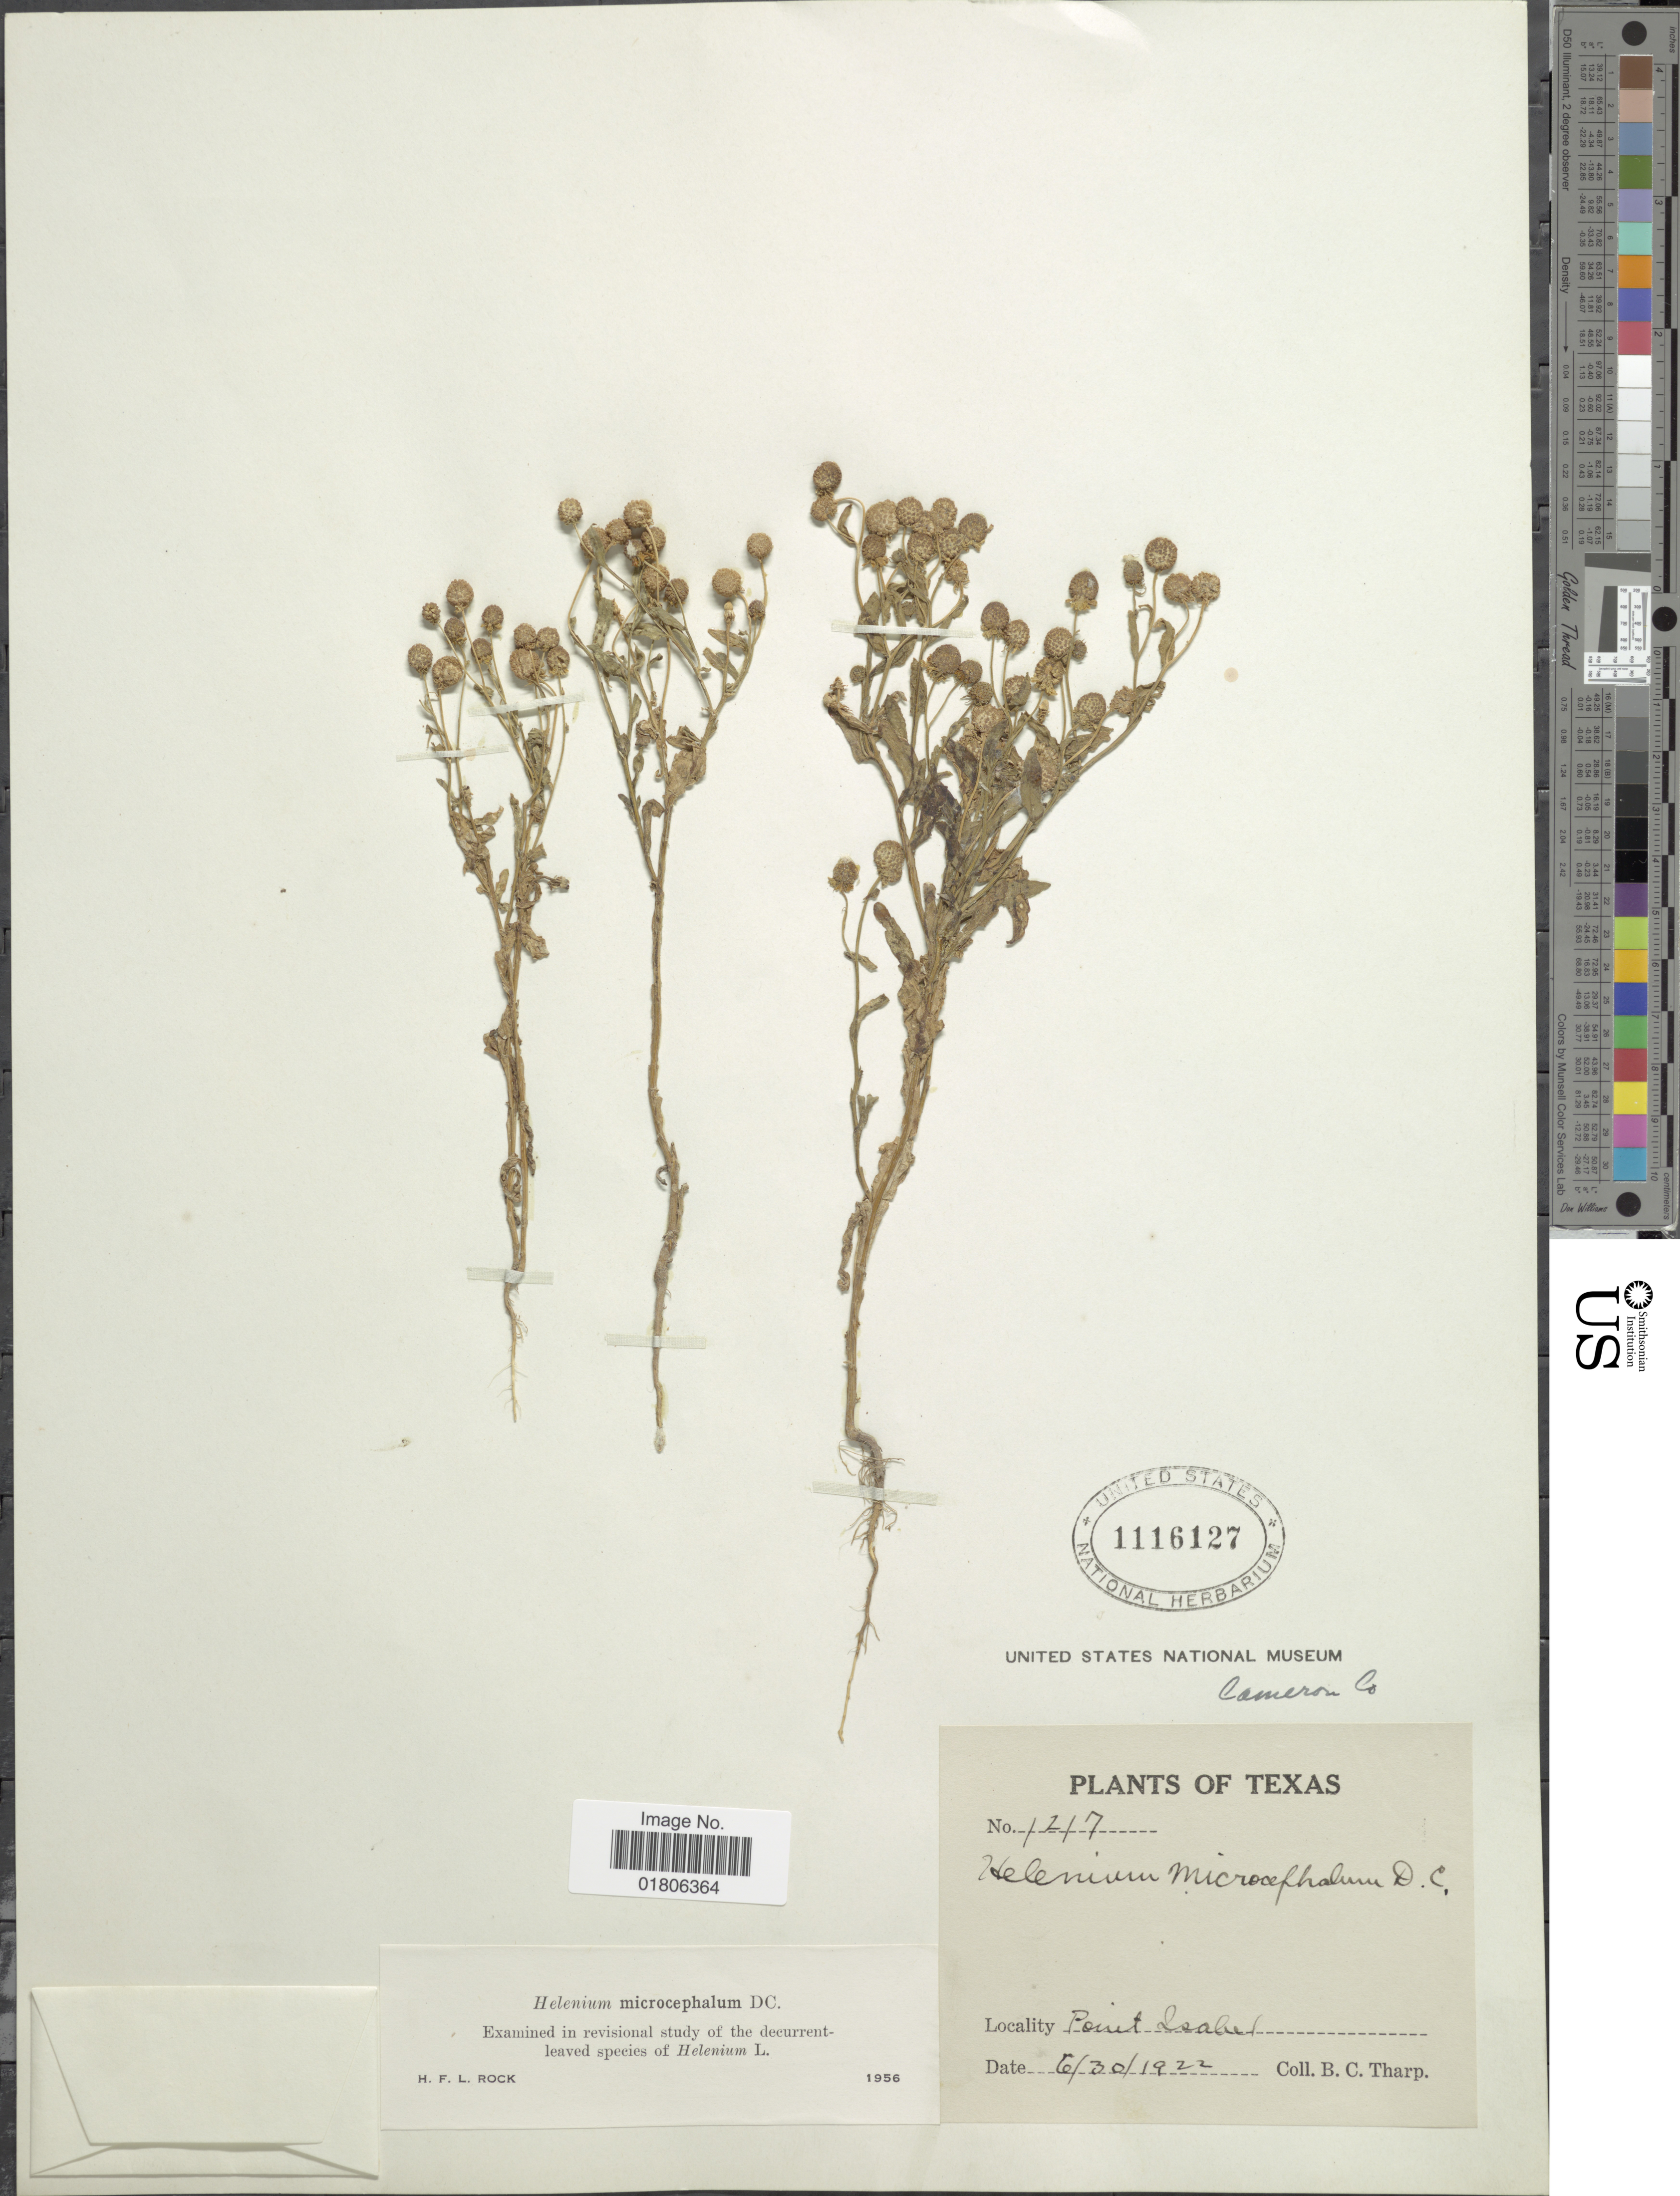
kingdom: Plantae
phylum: Tracheophyta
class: Magnoliopsida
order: Asterales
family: Asteraceae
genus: Helenium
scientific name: Helenium microcephalum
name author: DC.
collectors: B. C. Tharp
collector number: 1217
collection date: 1922-06-30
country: United States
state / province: Texas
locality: Point Isabel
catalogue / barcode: US 1116127